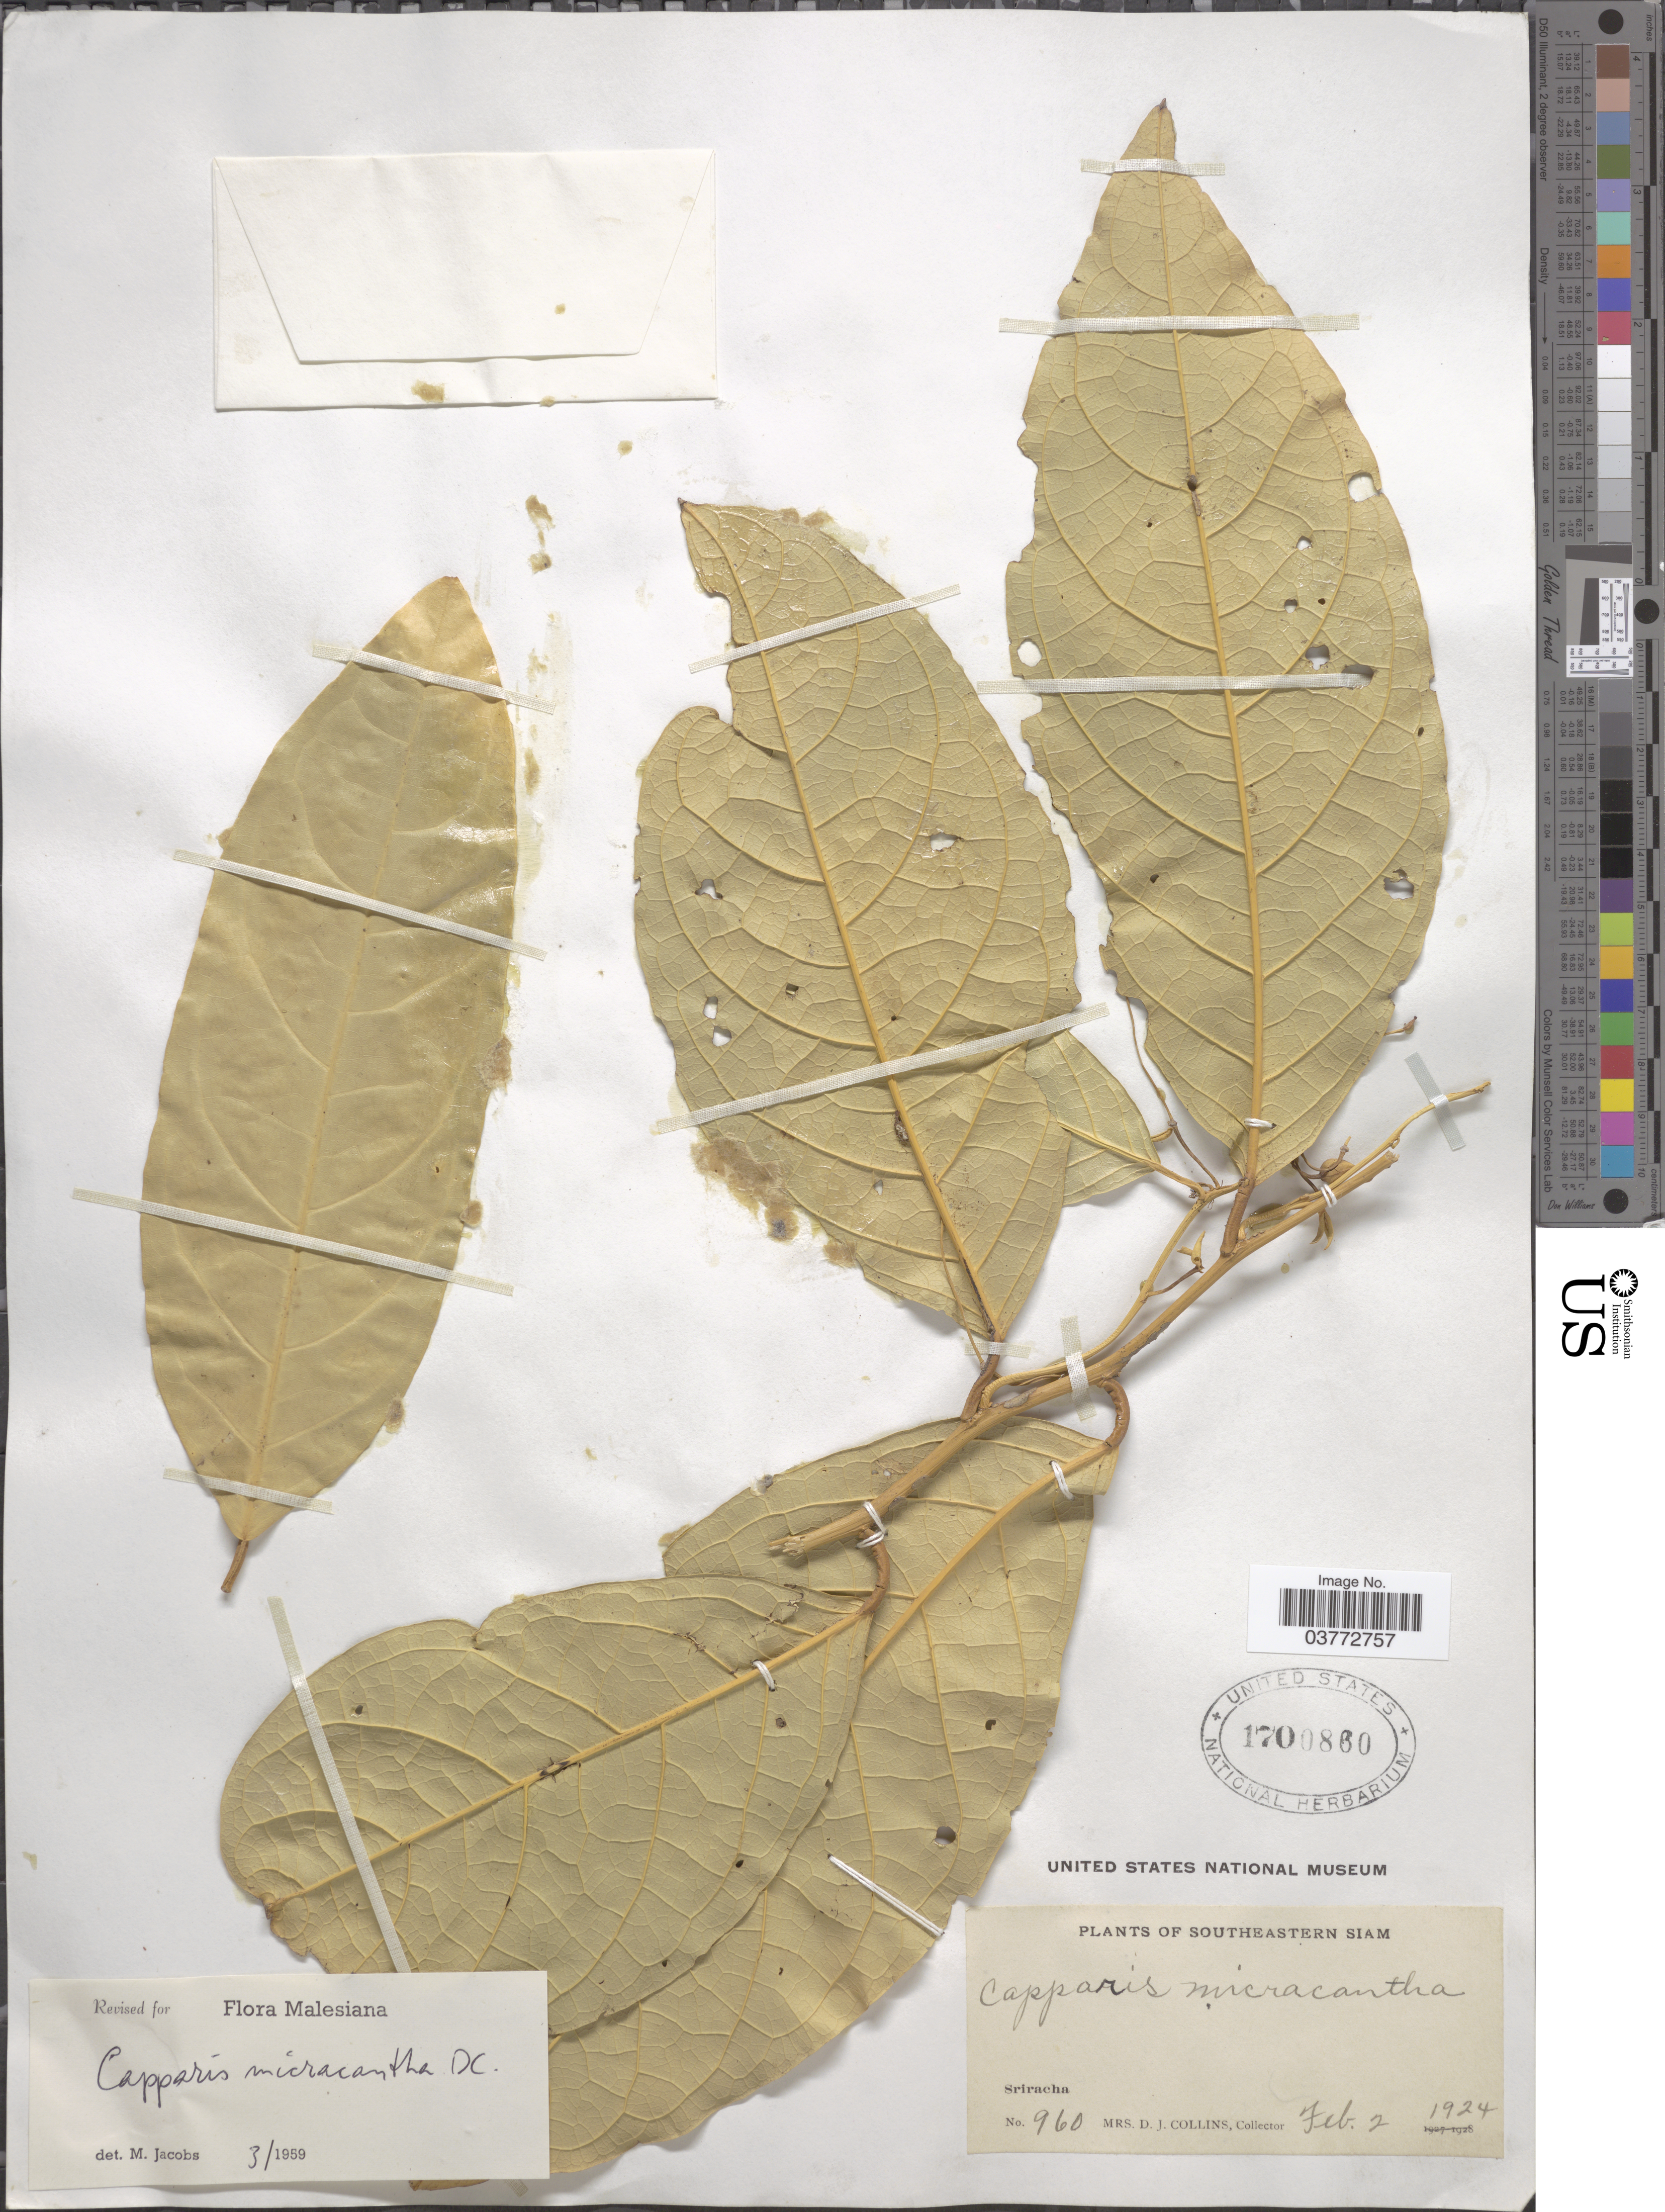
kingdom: Plantae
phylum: Tracheophyta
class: Magnoliopsida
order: Brassicales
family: Capparaceae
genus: Capparis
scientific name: Capparis micracantha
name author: DC.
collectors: Mrs. D. J. Collins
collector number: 960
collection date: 1924-02-02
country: Thailand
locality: Southeastern Siam. Sriracha.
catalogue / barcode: US 1700860